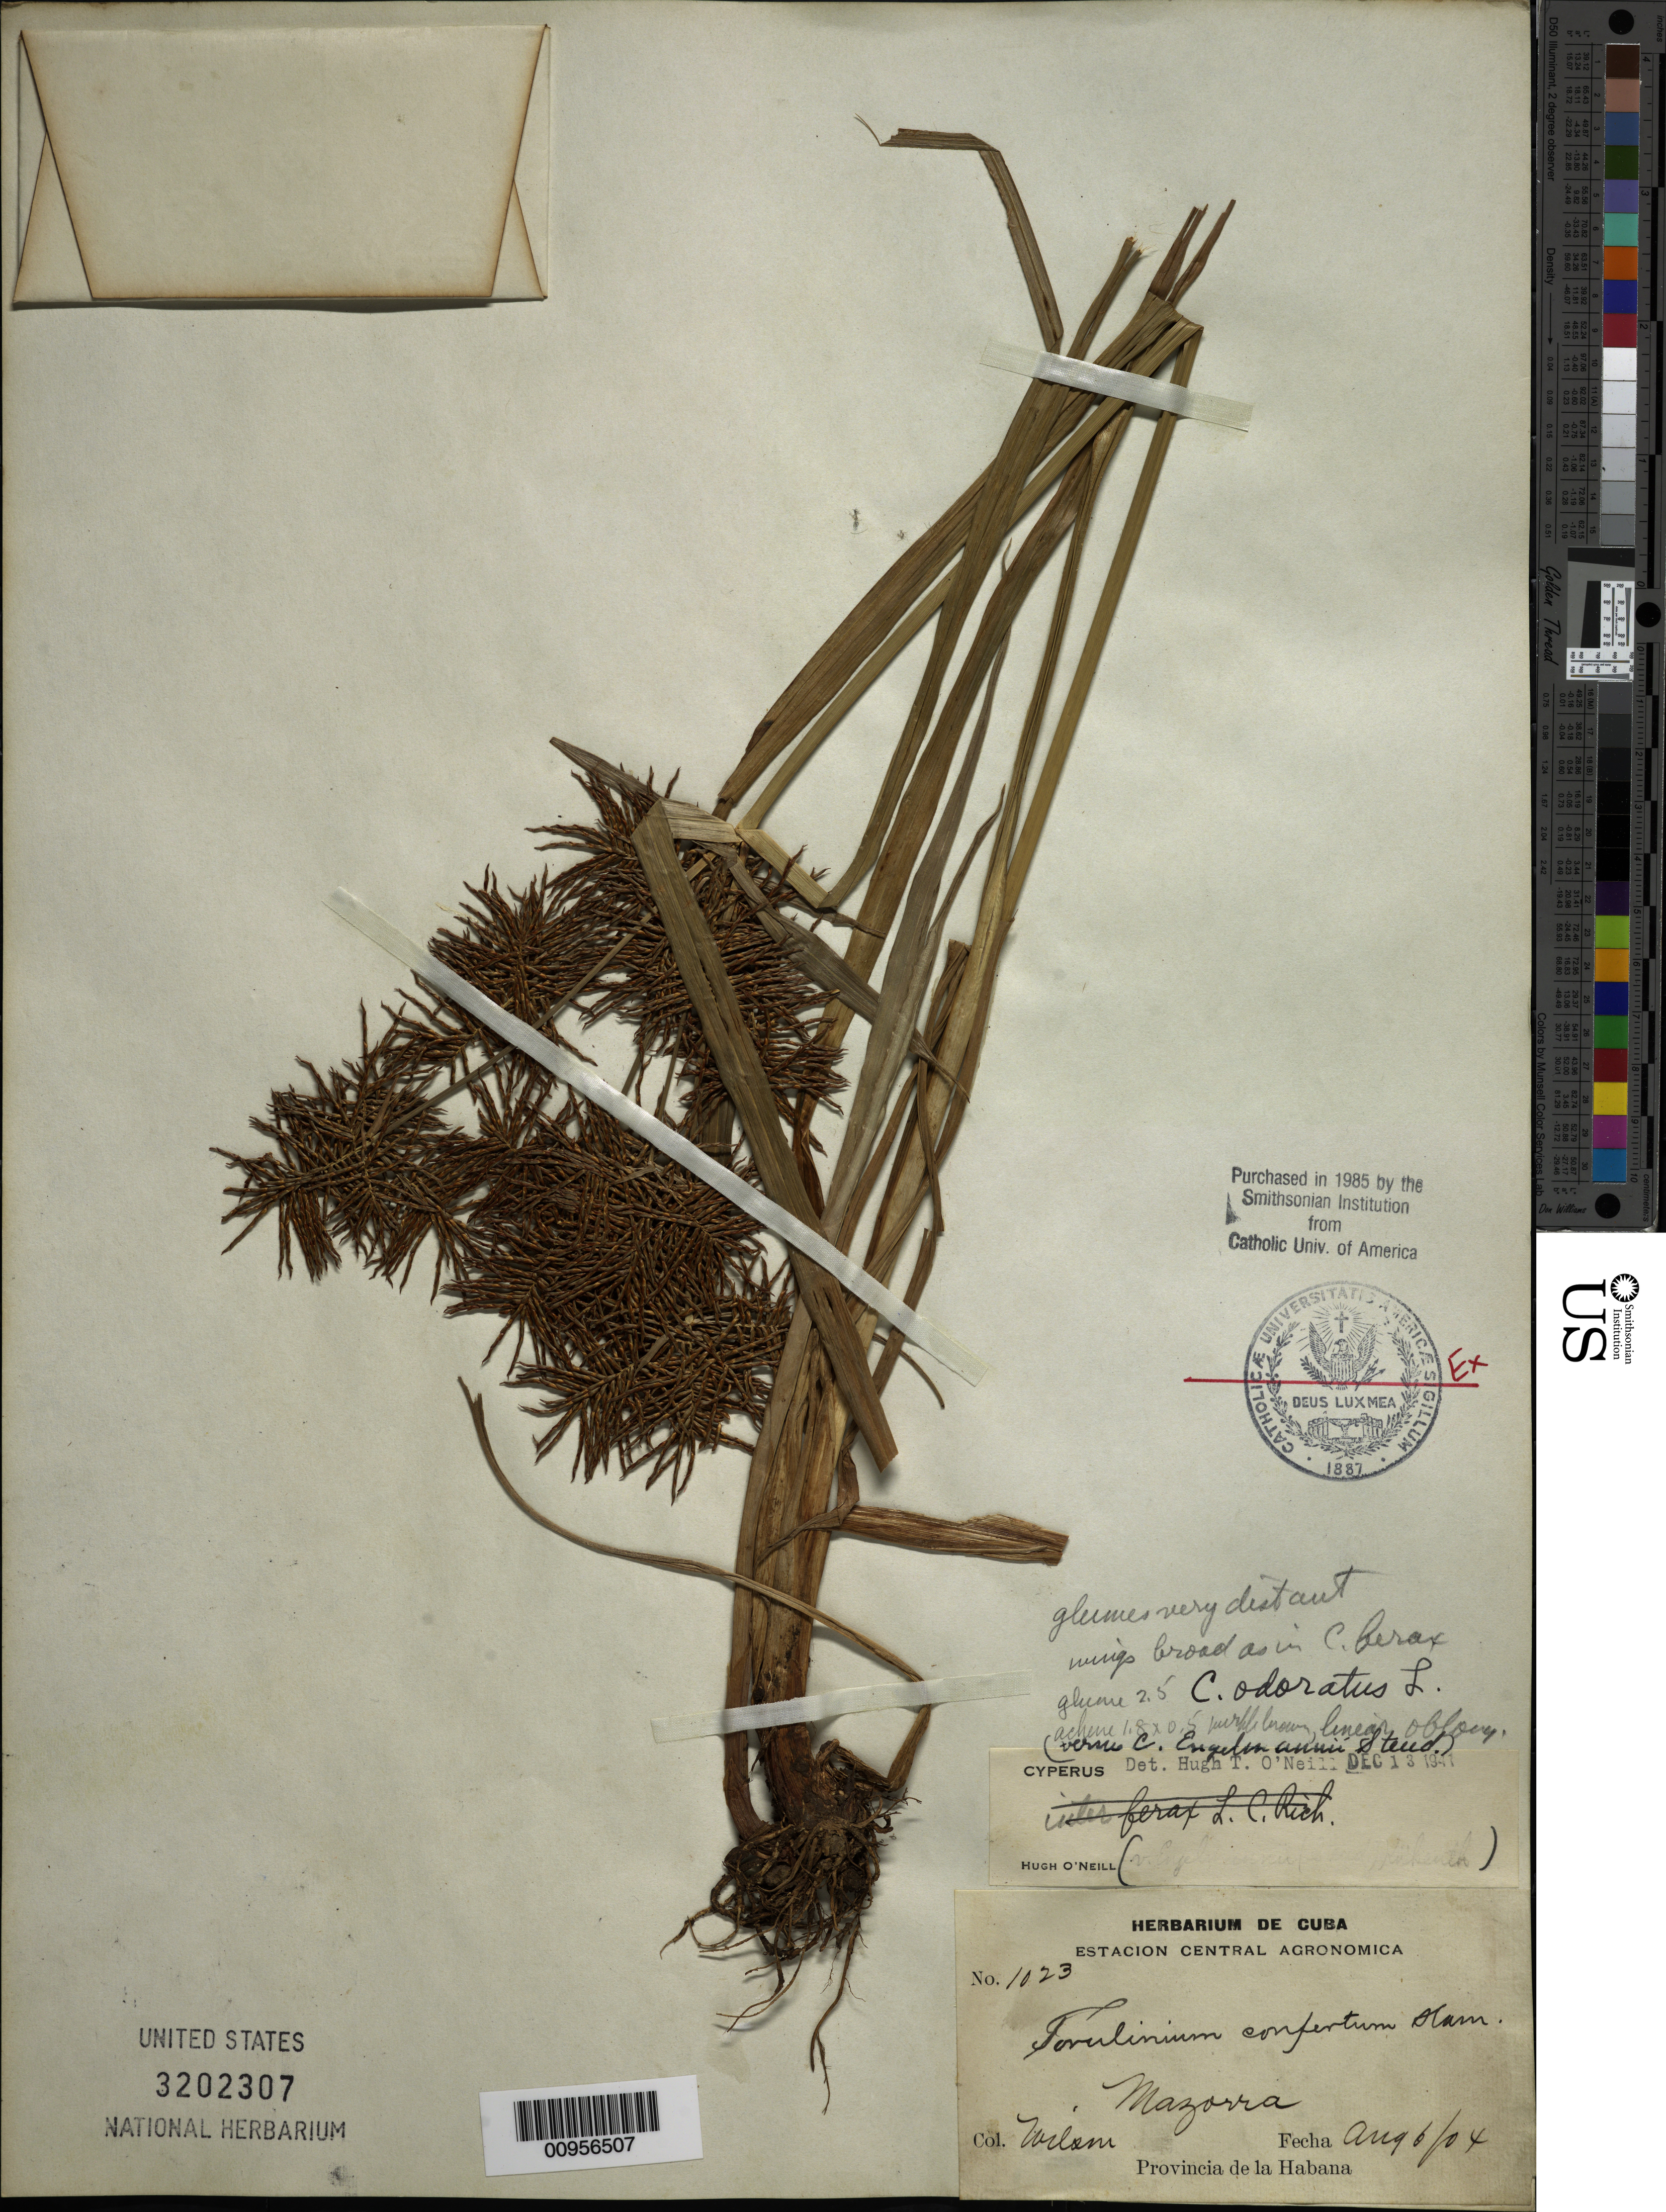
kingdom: Plantae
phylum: Tracheophyta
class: Liliopsida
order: Poales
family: Cyperaceae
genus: Cyperus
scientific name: Cyperus odoratus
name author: L.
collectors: -- Wilson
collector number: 1023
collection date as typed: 06 Aug 1904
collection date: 1904-08-06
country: Cuba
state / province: La Habana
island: Cuba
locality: Mazarra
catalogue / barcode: US 3202307